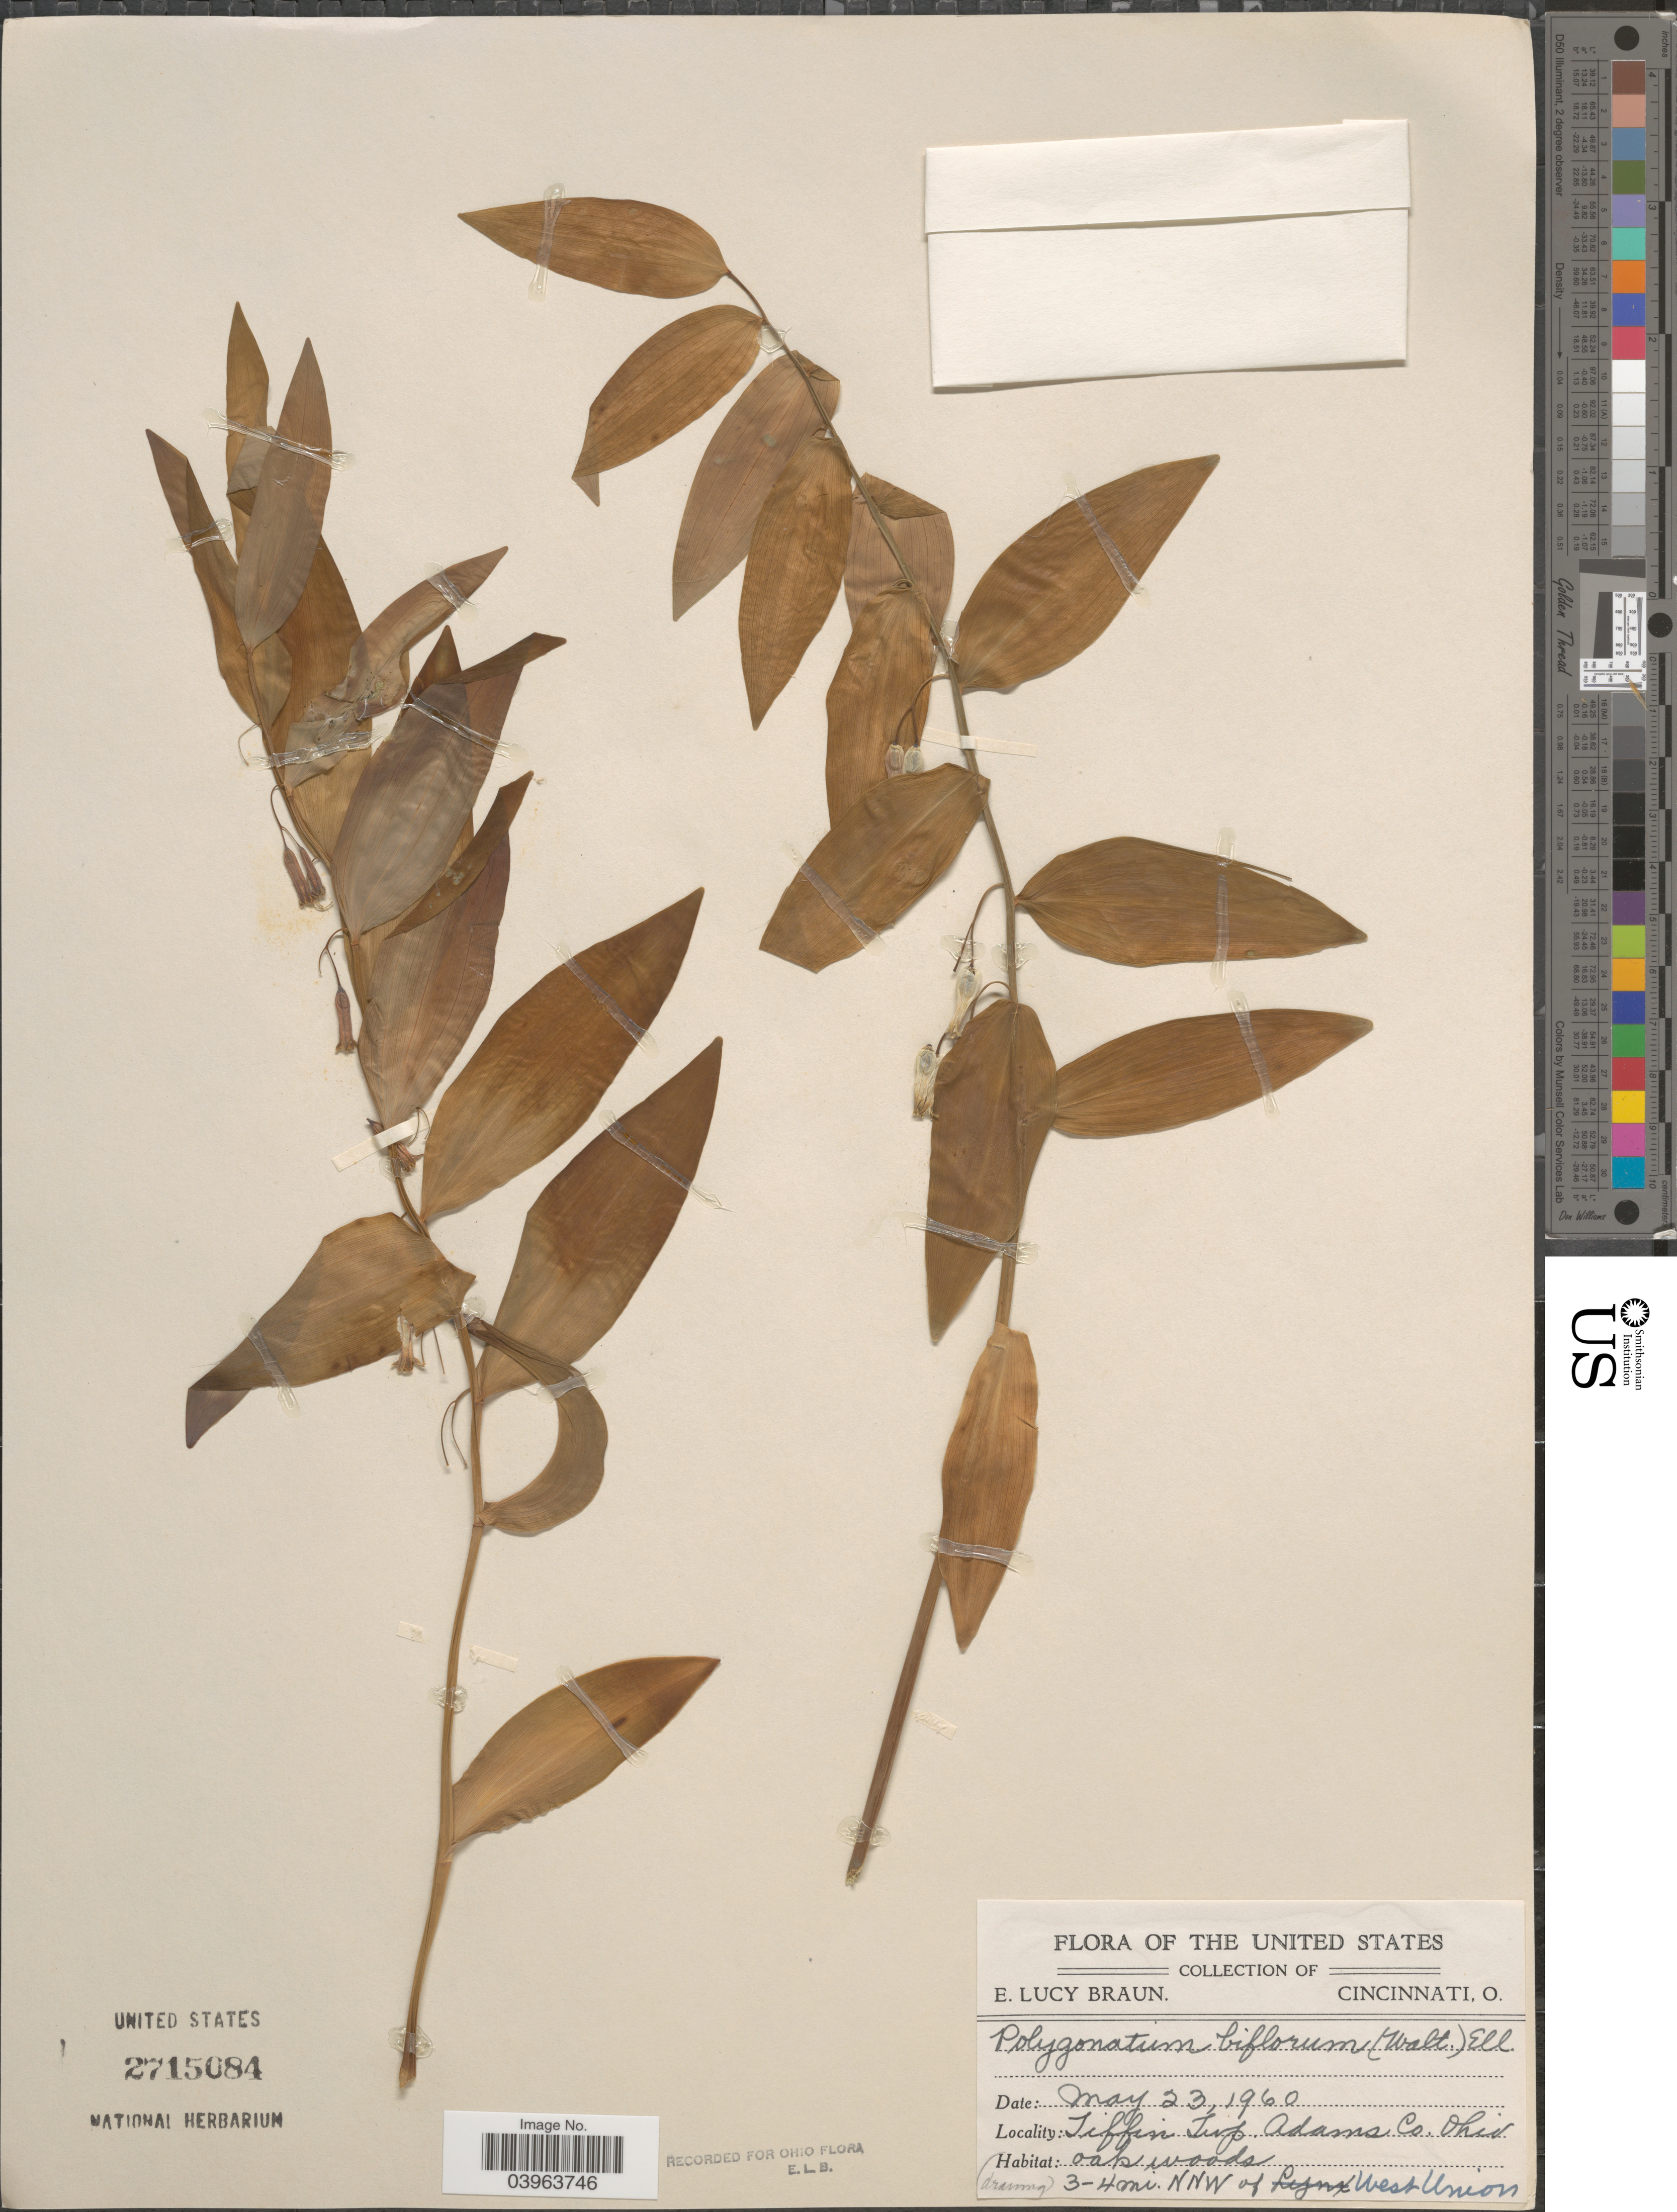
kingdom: Plantae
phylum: Tracheophyta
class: Liliopsida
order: Asparagales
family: Asparagaceae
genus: Polygonatum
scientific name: Polygonatum biflorum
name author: (Walter) Elliott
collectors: E. L. Braun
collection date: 1960-05-23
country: United States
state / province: Ohio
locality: Tiffin Twp., Adams Co. 3-4 mi. NNW of West Union.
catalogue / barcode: US 2715084